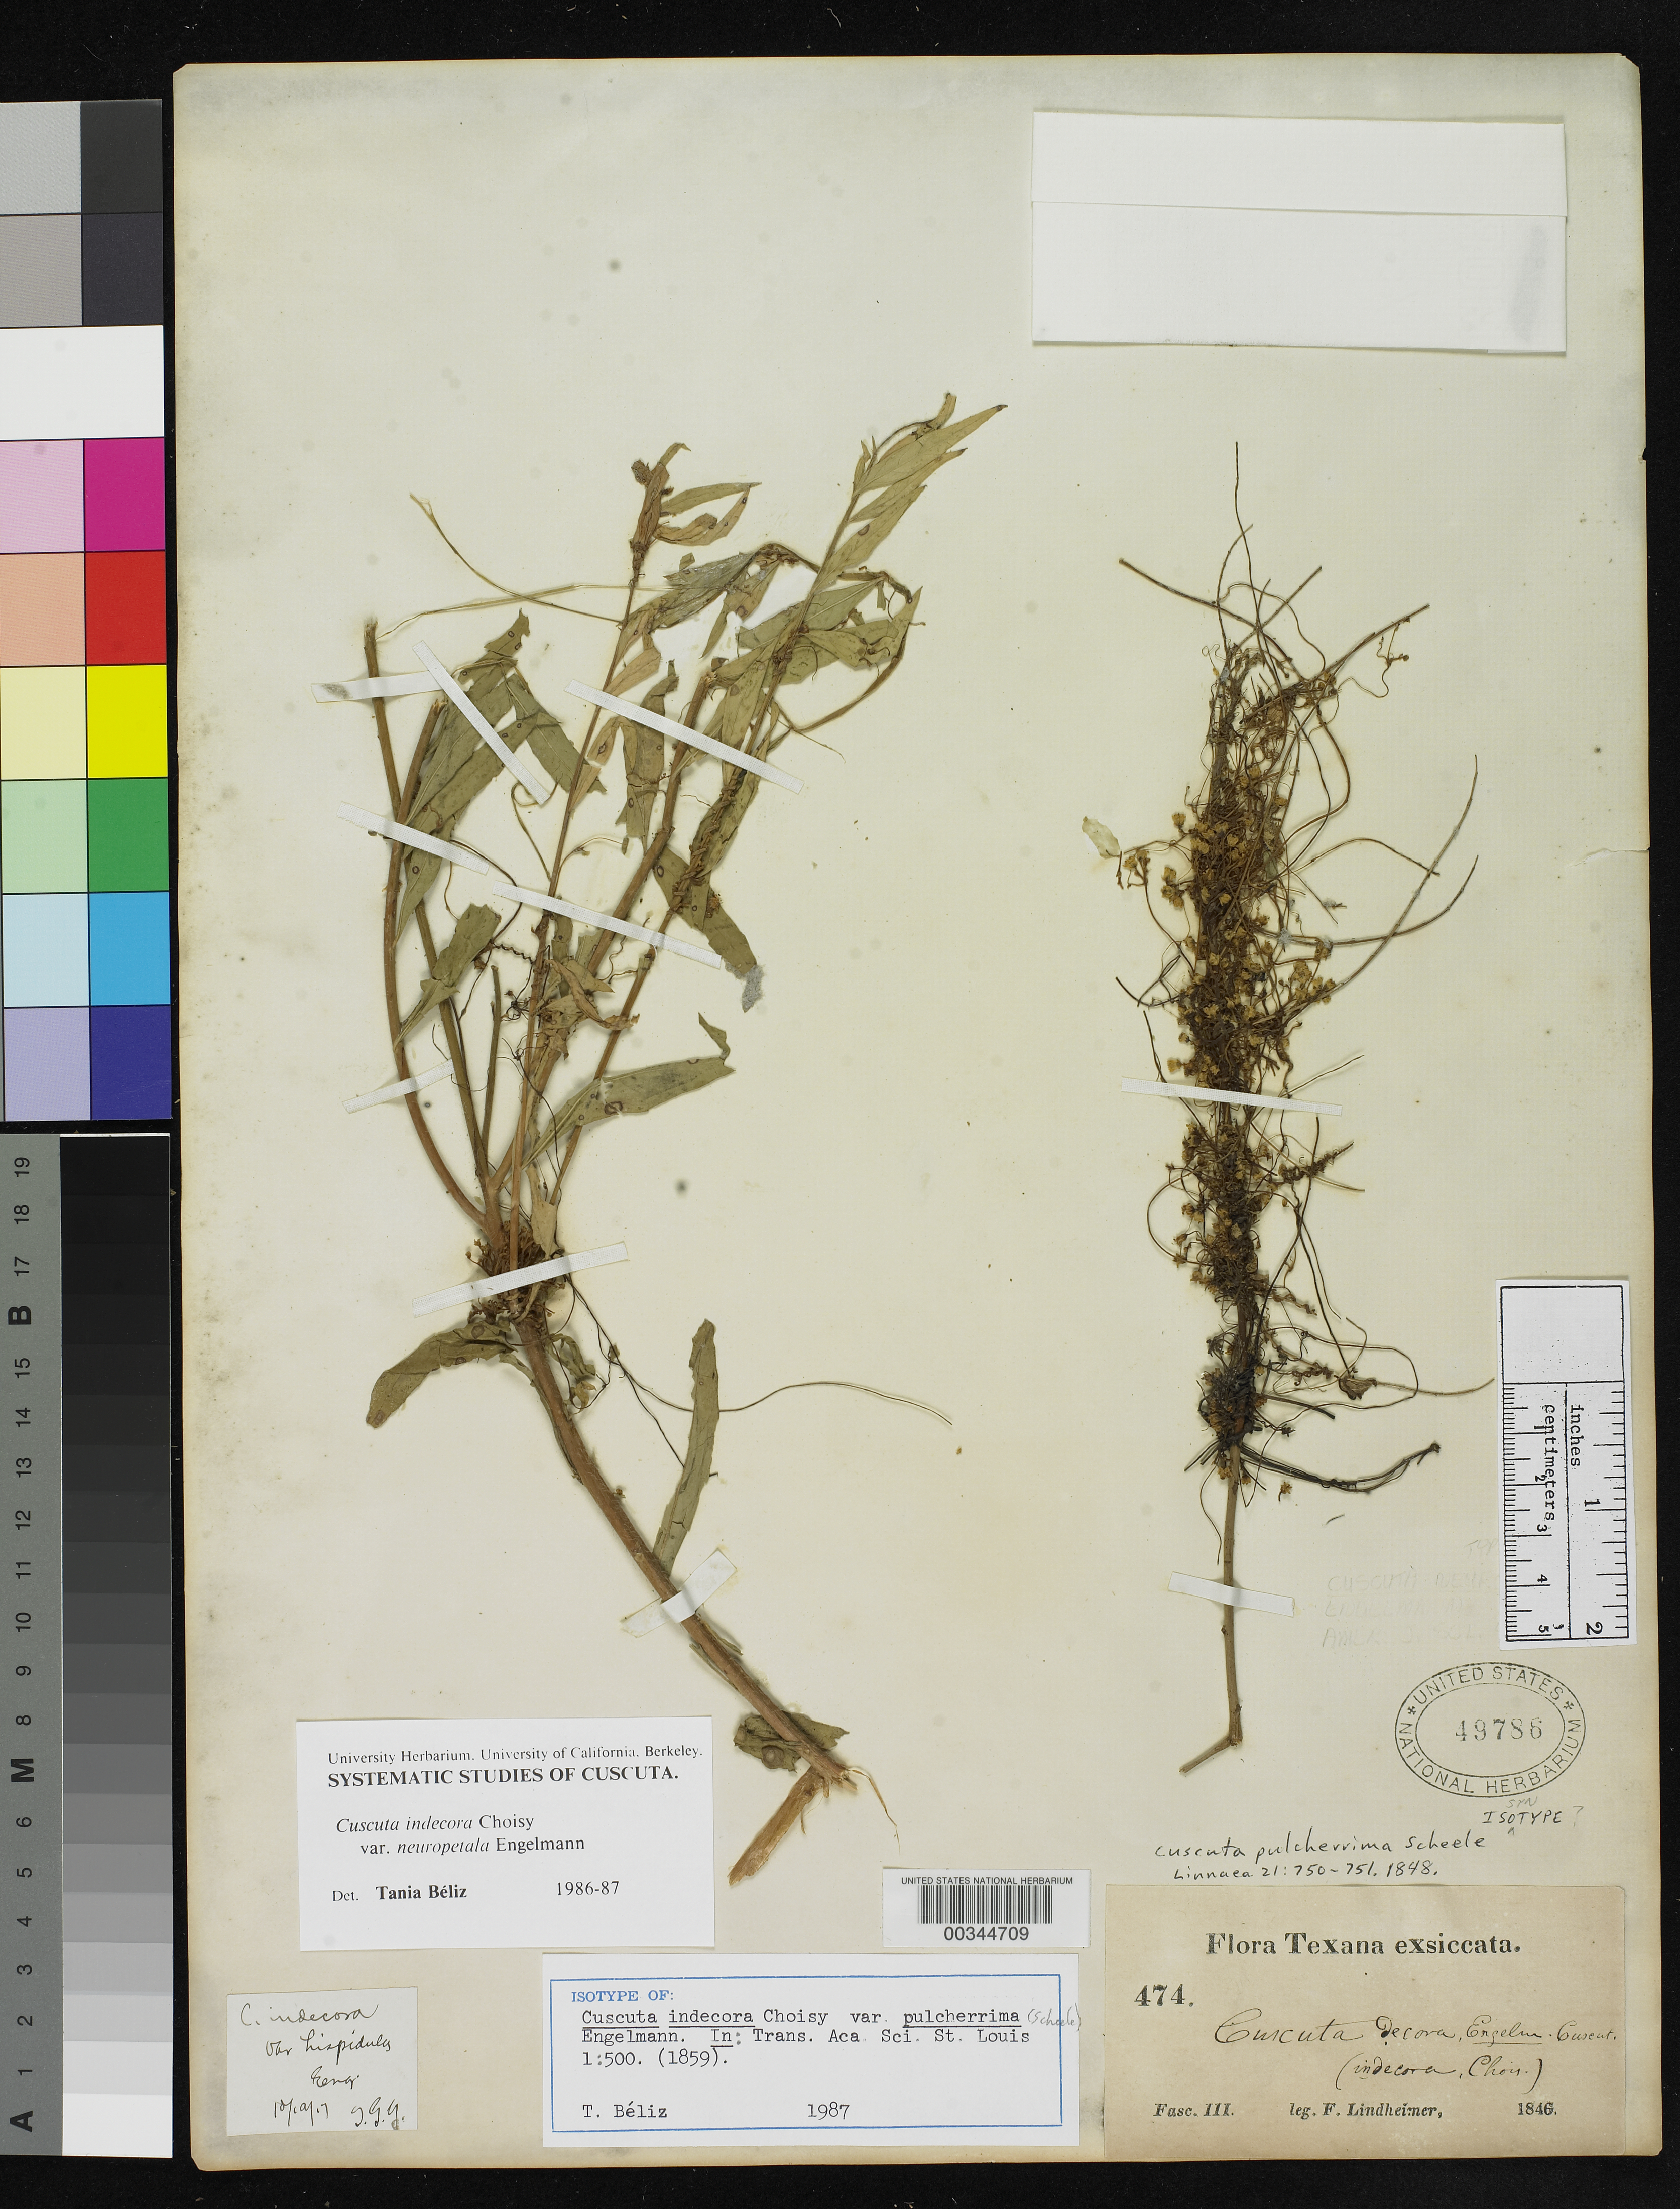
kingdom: Plantae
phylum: Tracheophyta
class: Magnoliopsida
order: Solanales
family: Convolvulaceae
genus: Cuscuta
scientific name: Cuscuta pulcherrima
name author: Scheele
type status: Isosyntype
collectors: F. J. Lindheimer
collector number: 474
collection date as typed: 1846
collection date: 1846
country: United States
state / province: Texas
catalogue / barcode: US 49786